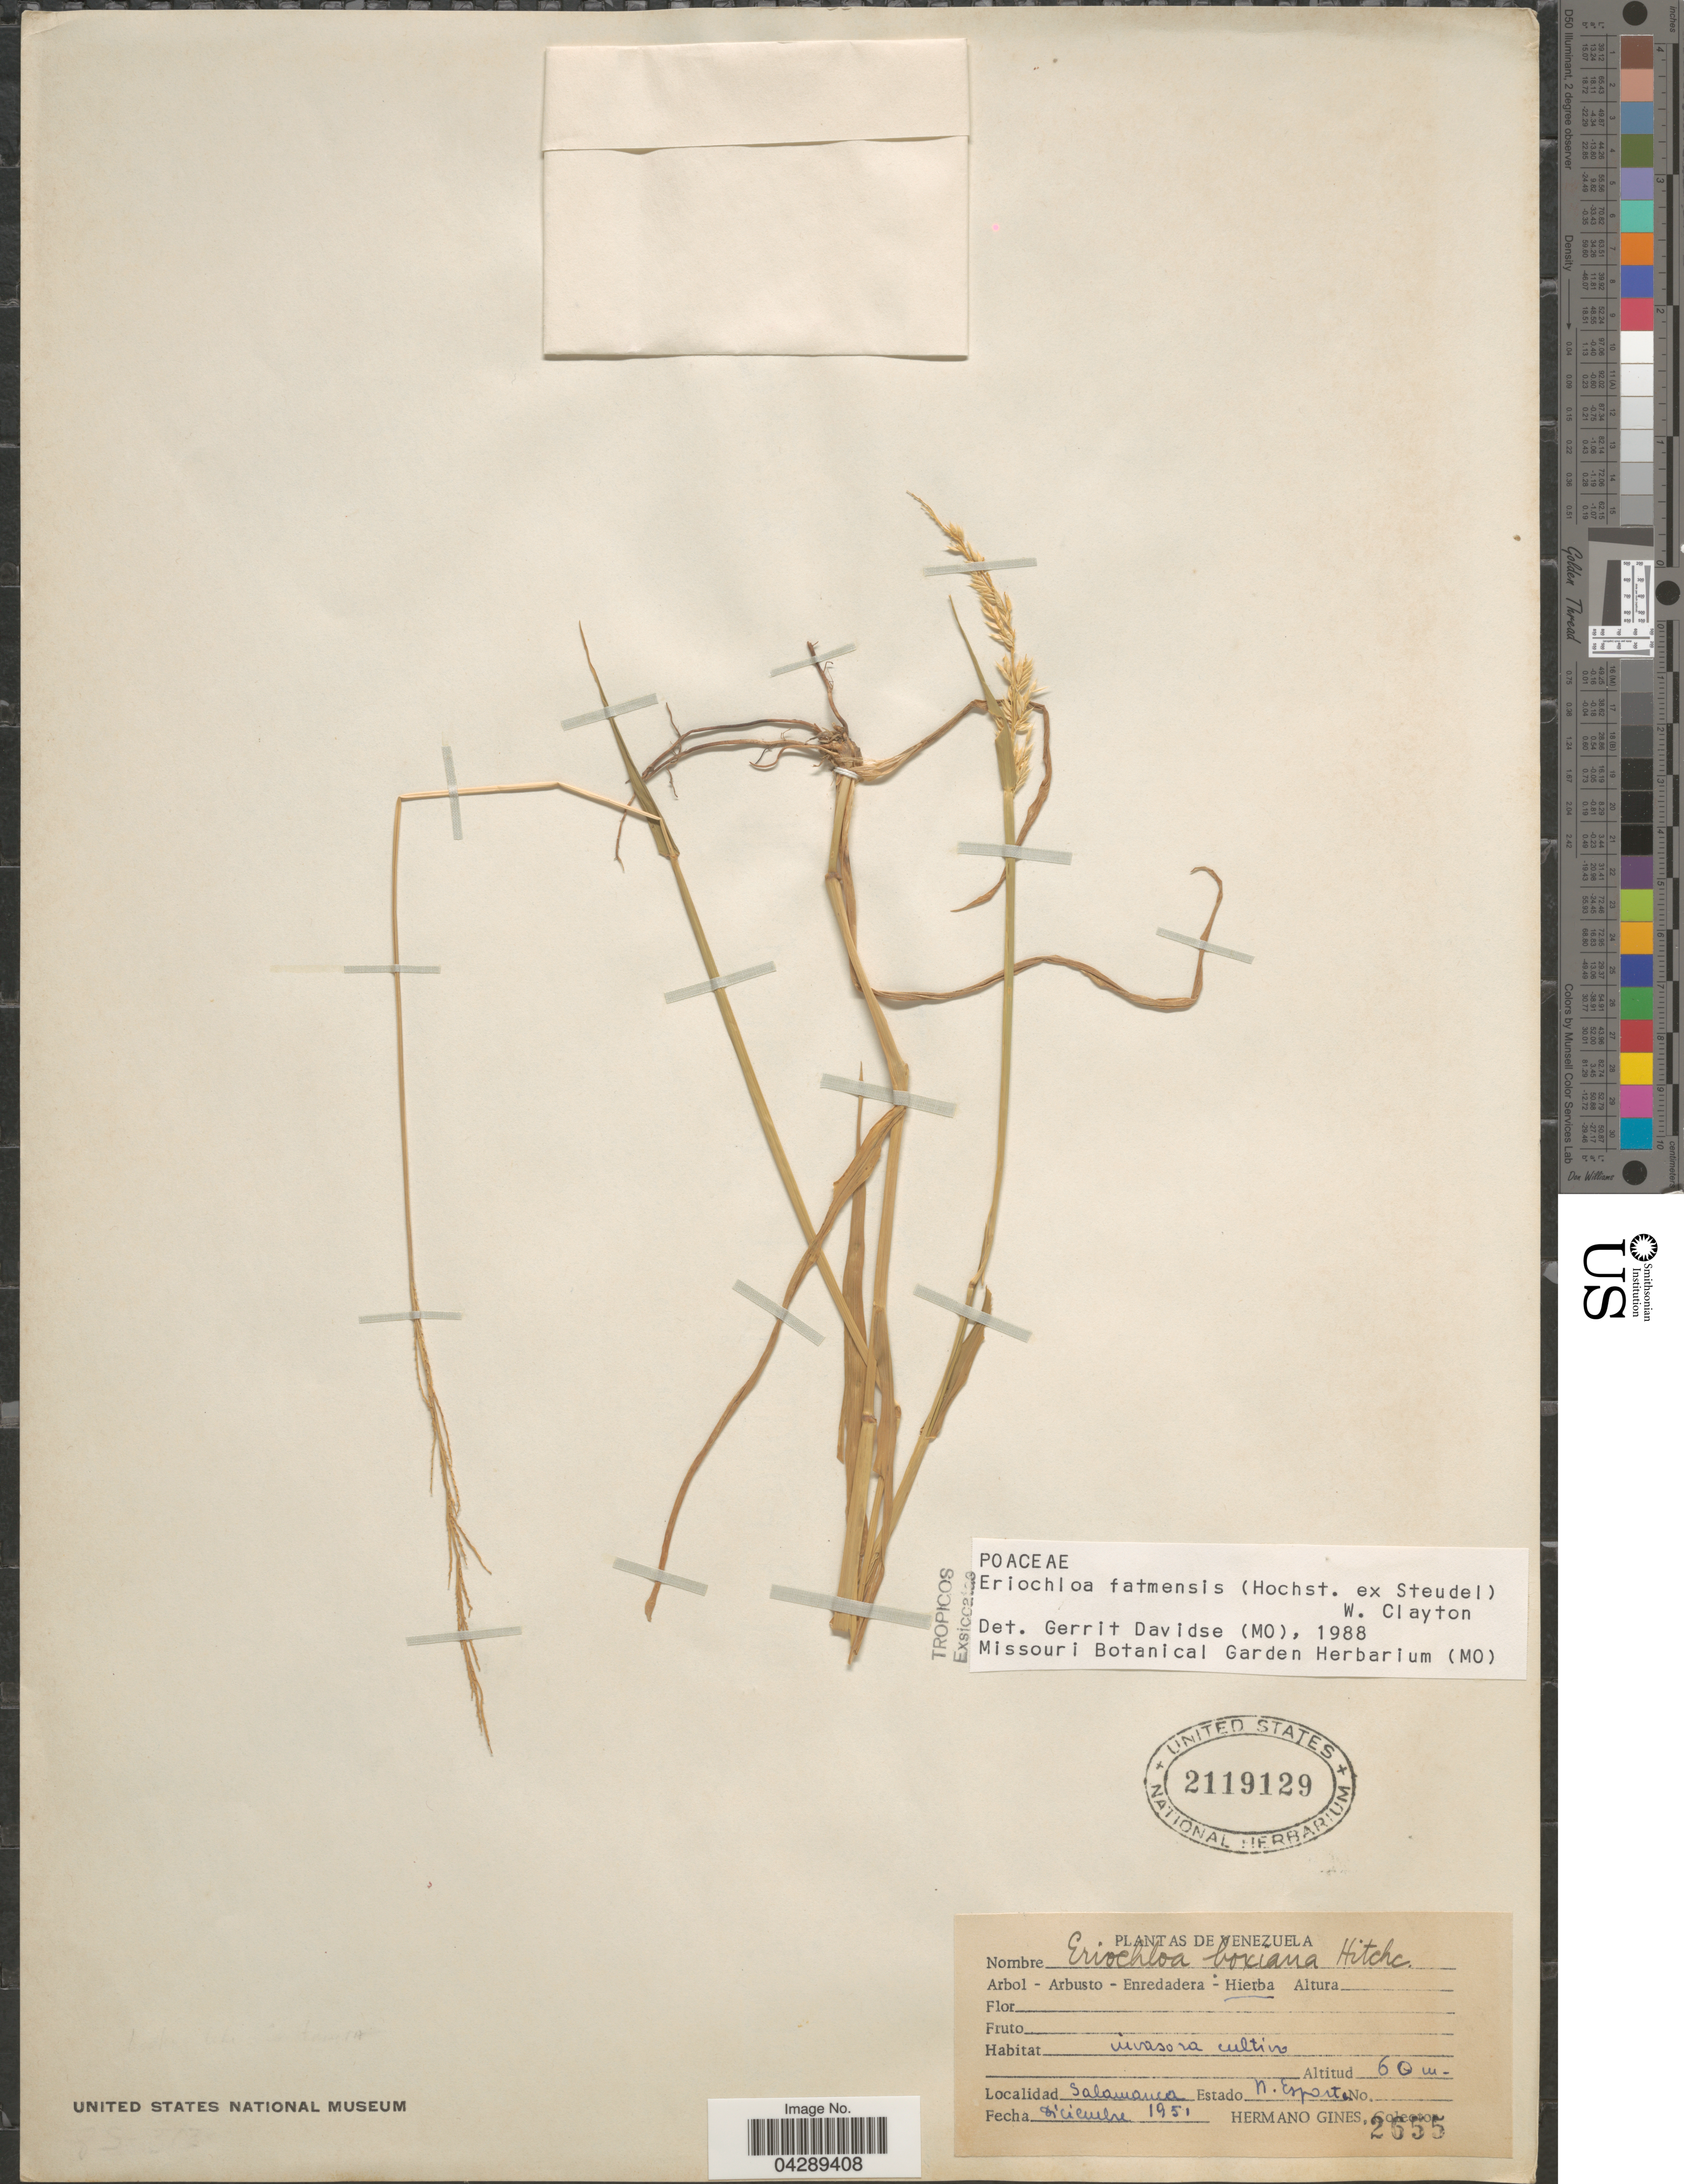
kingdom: Plantae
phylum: Tracheophyta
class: Liliopsida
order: Poales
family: Poaceae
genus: Eriochloa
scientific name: Eriochloa fatmensis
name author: (Hochst. & Steud.) Clayton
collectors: Bro. Gines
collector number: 2655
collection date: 1951-12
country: Venezuela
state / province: Nueva Esparta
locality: Salamanca.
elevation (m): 60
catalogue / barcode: US 2119129